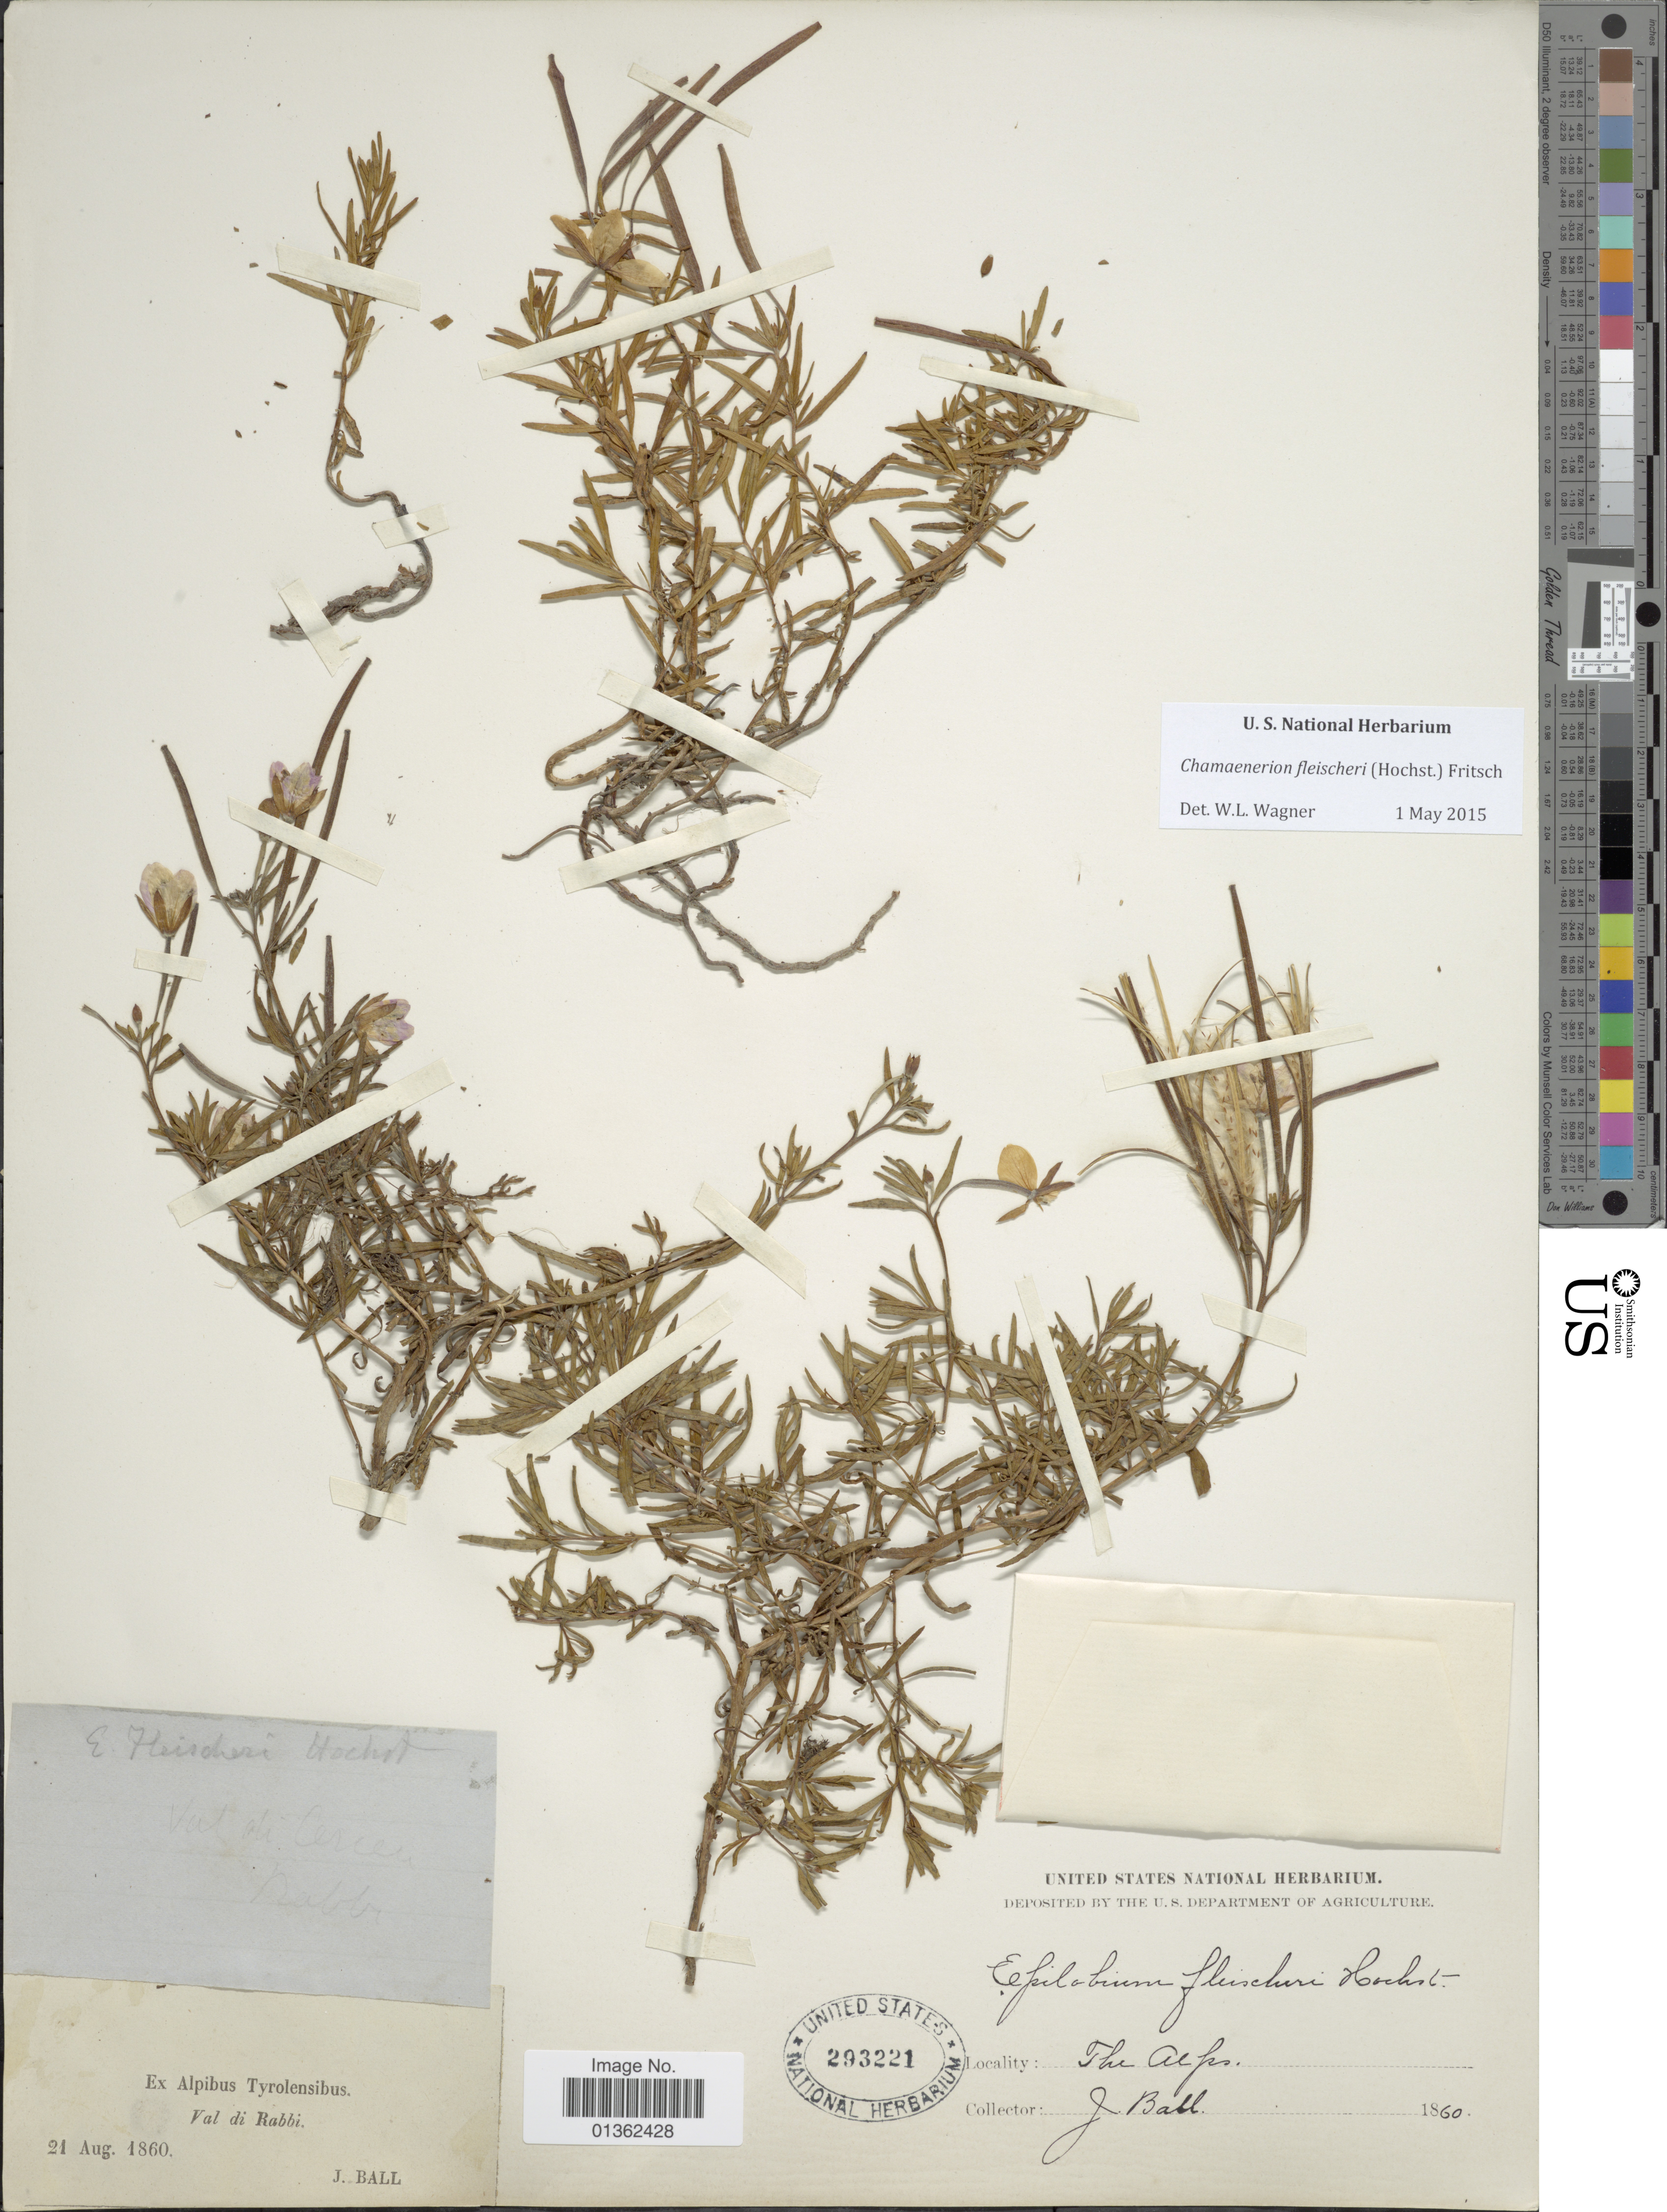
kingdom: Plantae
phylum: Tracheophyta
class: Magnoliopsida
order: Myrtales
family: Onagraceae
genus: Chamaenerion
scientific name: Chamaenerion fleischeri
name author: (Hochst.) Fritsch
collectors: J. Ball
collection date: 1860-08-21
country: Italy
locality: The Alps. Val di Rabbi.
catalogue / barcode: US 293221